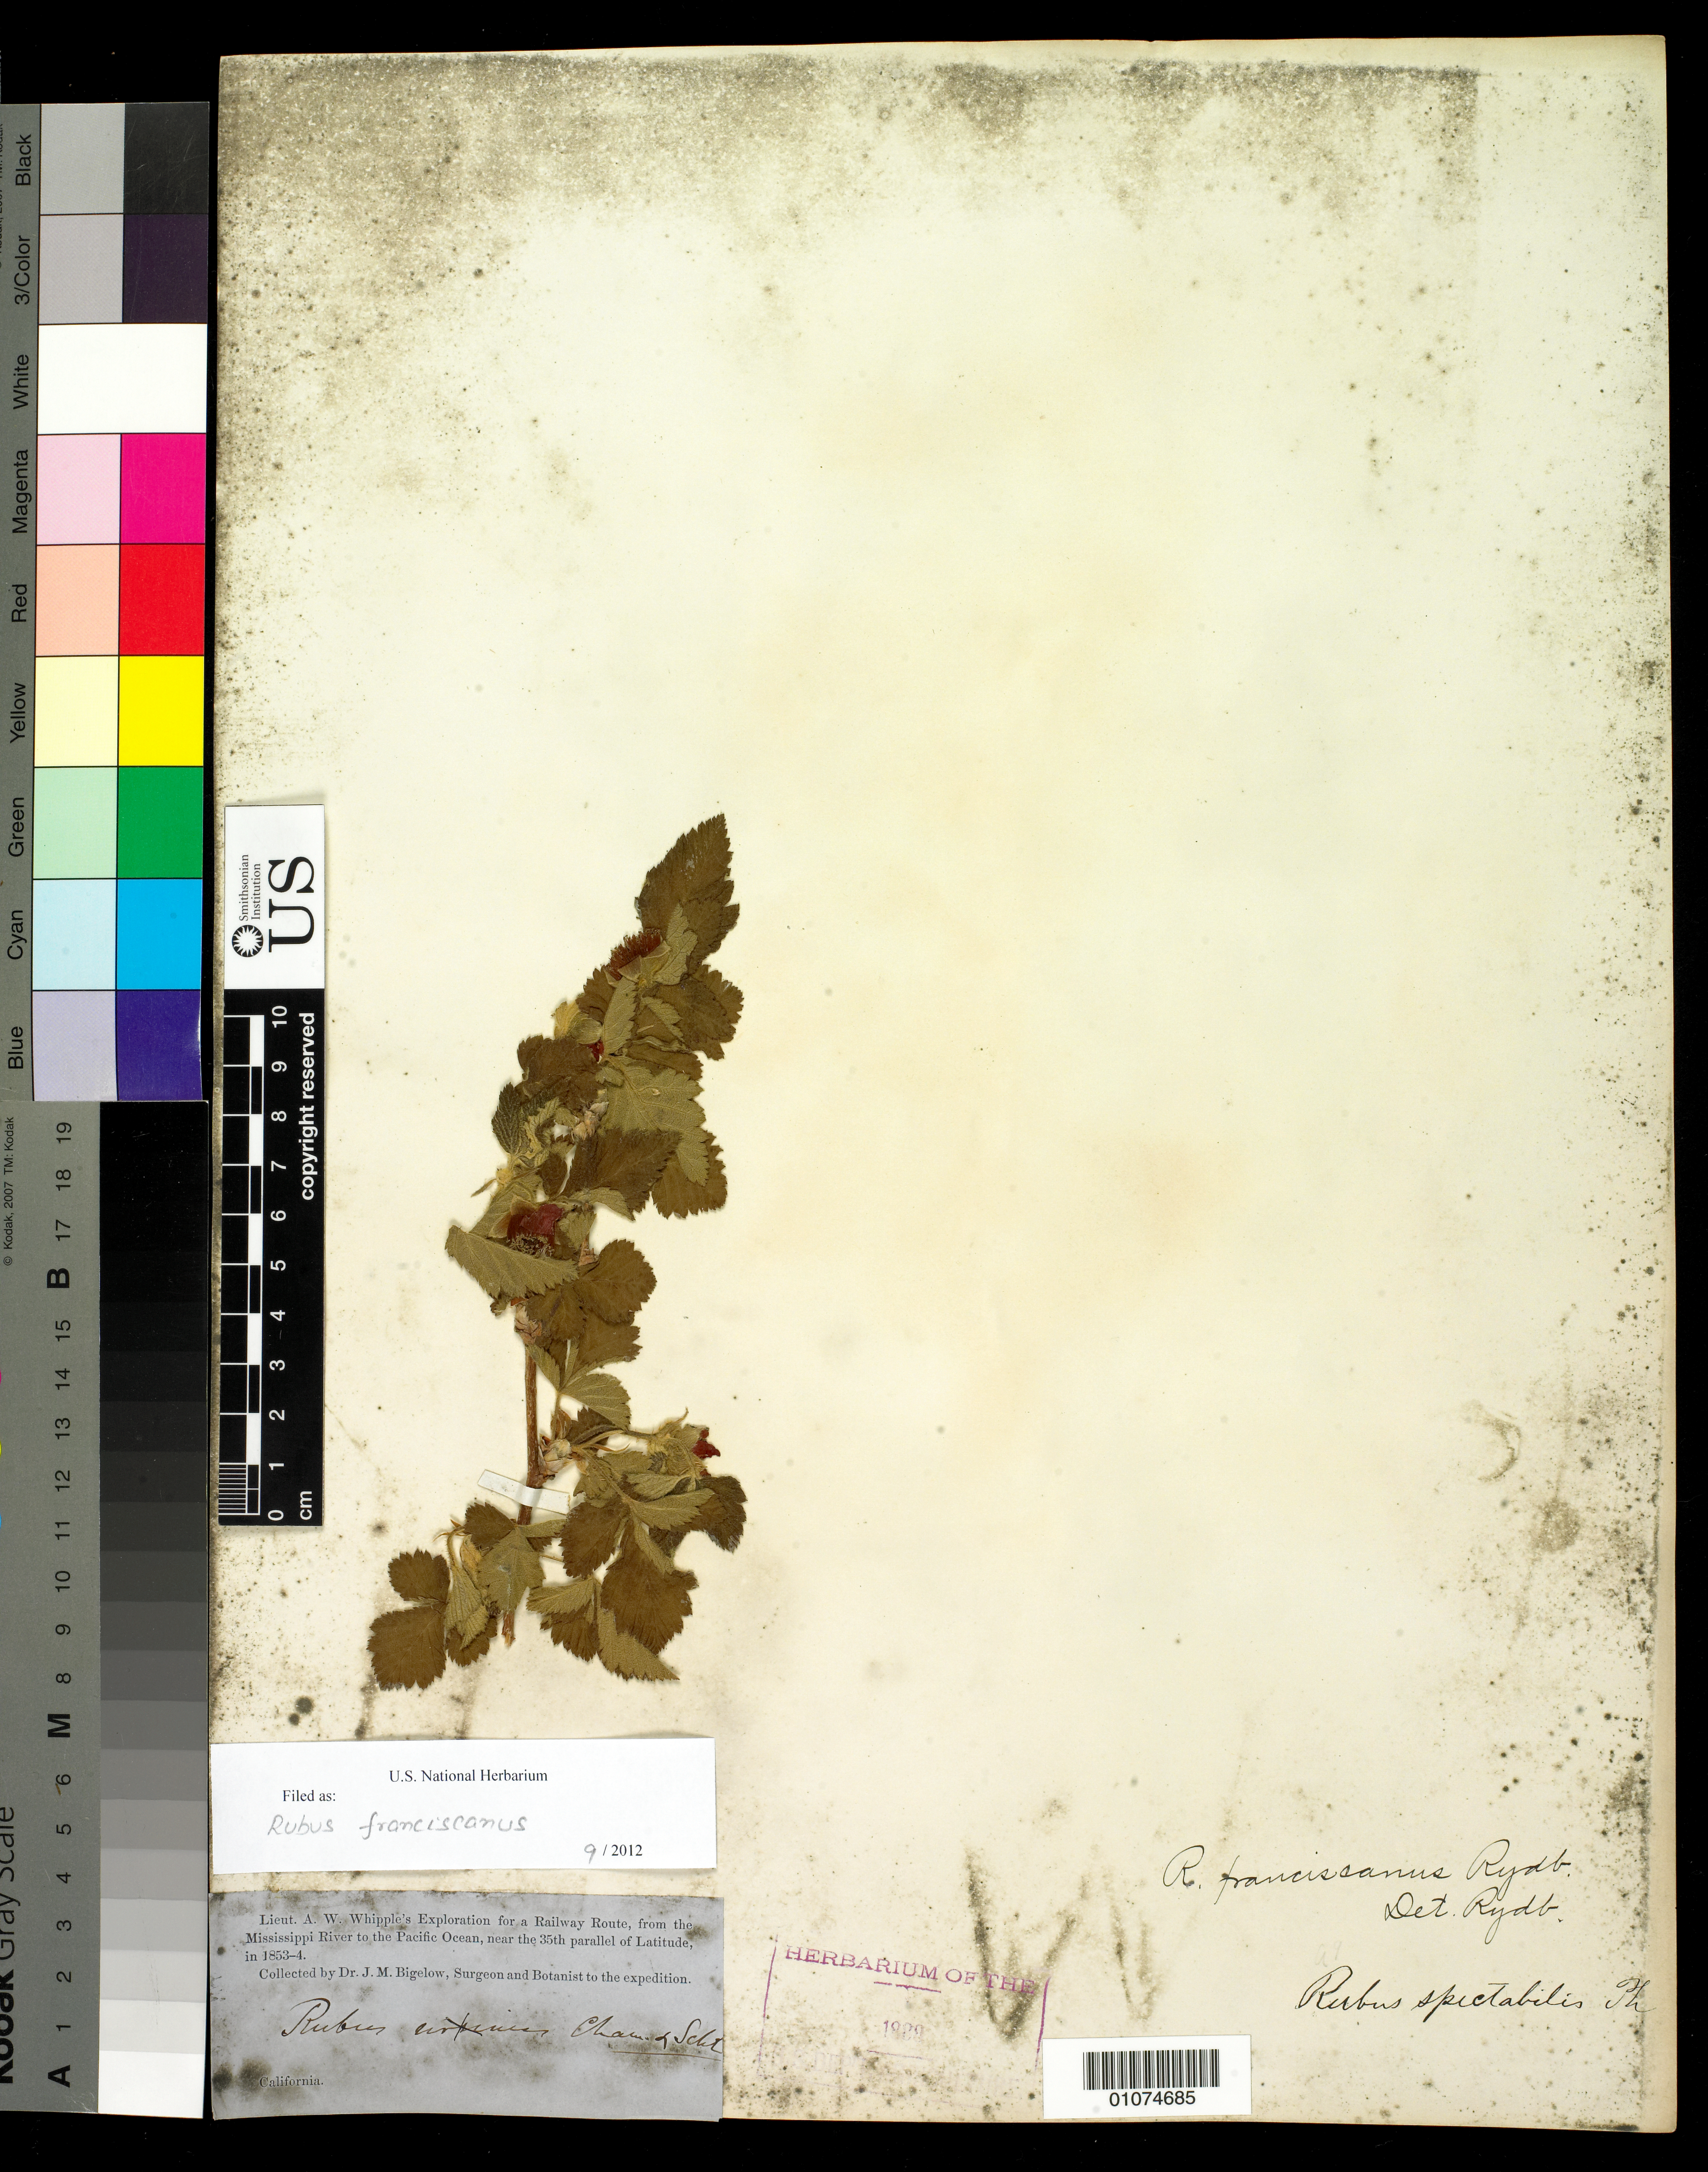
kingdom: Plantae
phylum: Tracheophyta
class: Magnoliopsida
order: Rosales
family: Rosaceae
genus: Rubus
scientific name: Rubus franciscanus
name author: Rydb.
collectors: J. M. Bigelow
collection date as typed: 1853 to -- --- 1854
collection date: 1853/1854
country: United States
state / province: California